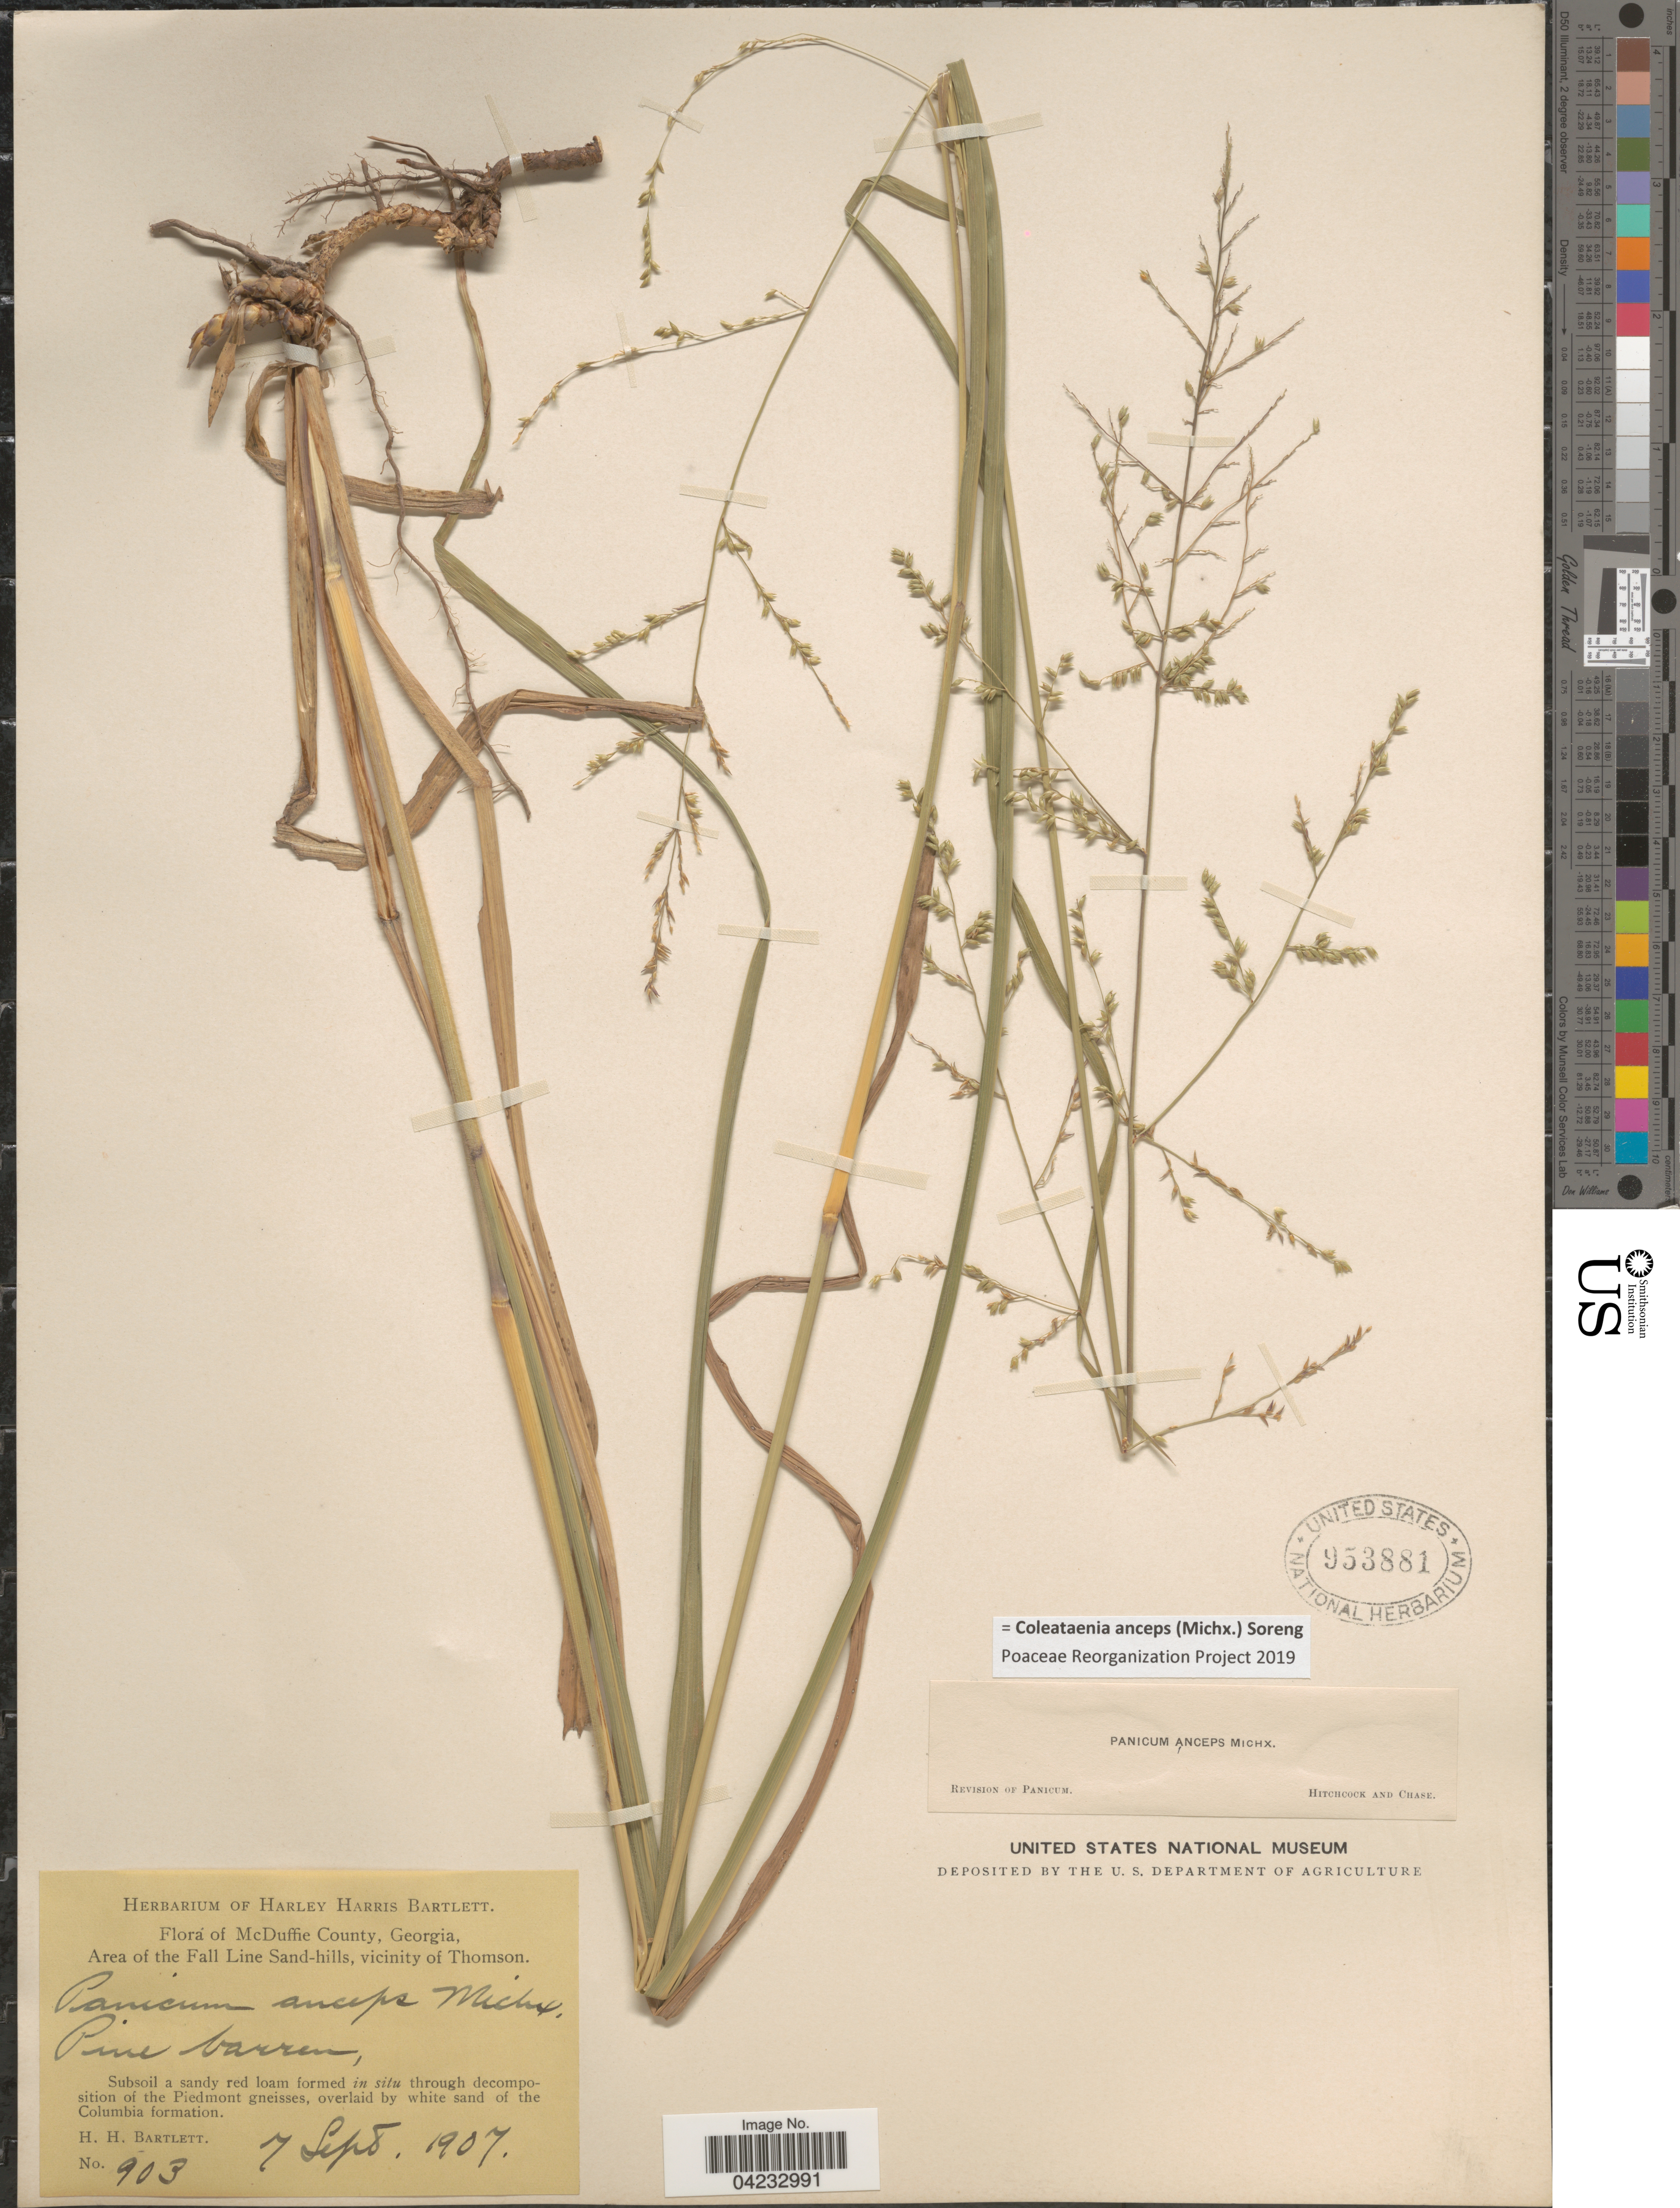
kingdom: Plantae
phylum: Tracheophyta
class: Liliopsida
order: Poales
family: Poaceae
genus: Coleataenia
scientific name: Coleataenia anceps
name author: (Michx.) Soreng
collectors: H. H. Bartlett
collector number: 903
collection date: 1907-09-07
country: United States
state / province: Georgia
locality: McDuffie County. Area of the Fall Line Sand-hills, vicinity of Thomson.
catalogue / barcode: US 953881